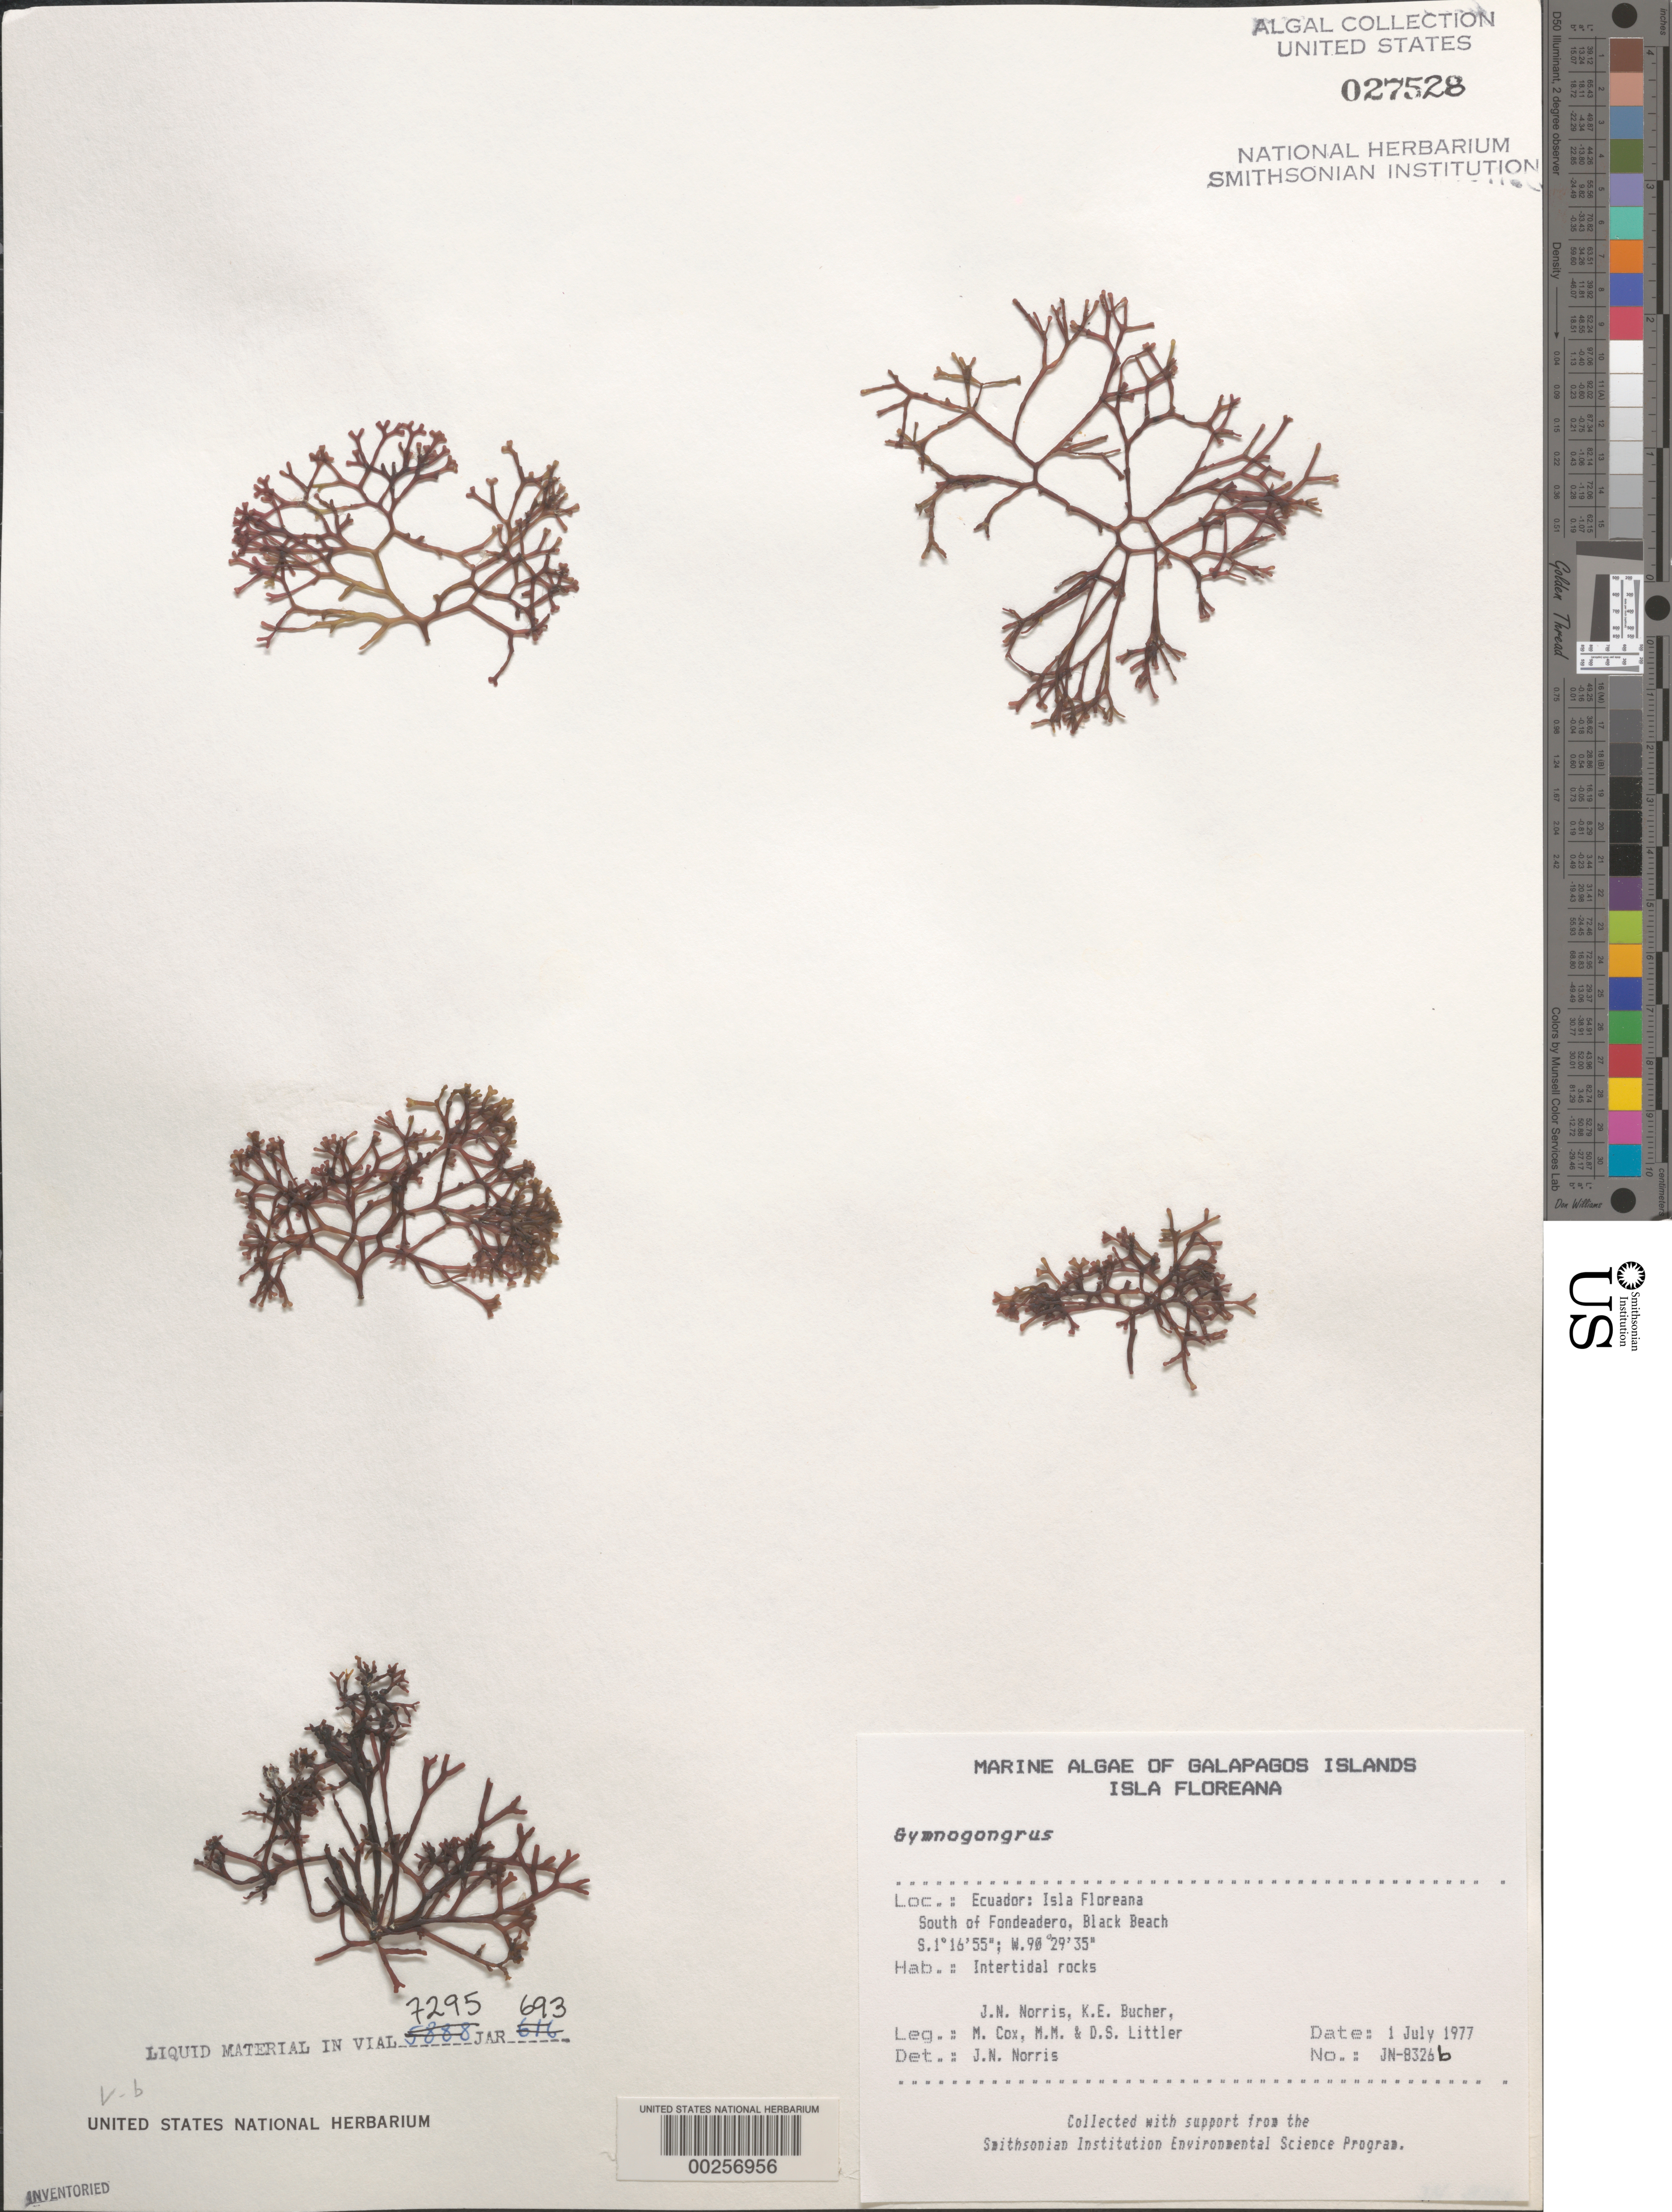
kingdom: Plantae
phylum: Rhodophyta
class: Florideophyceae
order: Gigartinales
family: Phyllophoraceae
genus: Gymnogongrus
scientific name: Gymnogongrus sp.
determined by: Norris, James N.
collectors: J. N. Norris, K. E. Bucher, M. Cox, M. M. Littler & D. S. Littler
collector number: JN-8326b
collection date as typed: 01 Jul 1977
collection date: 1977-07-01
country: Ecuador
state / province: Colón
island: Floreana [Charles, Santa Maria]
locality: Black Beach south of Fondeadero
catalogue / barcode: US 27528